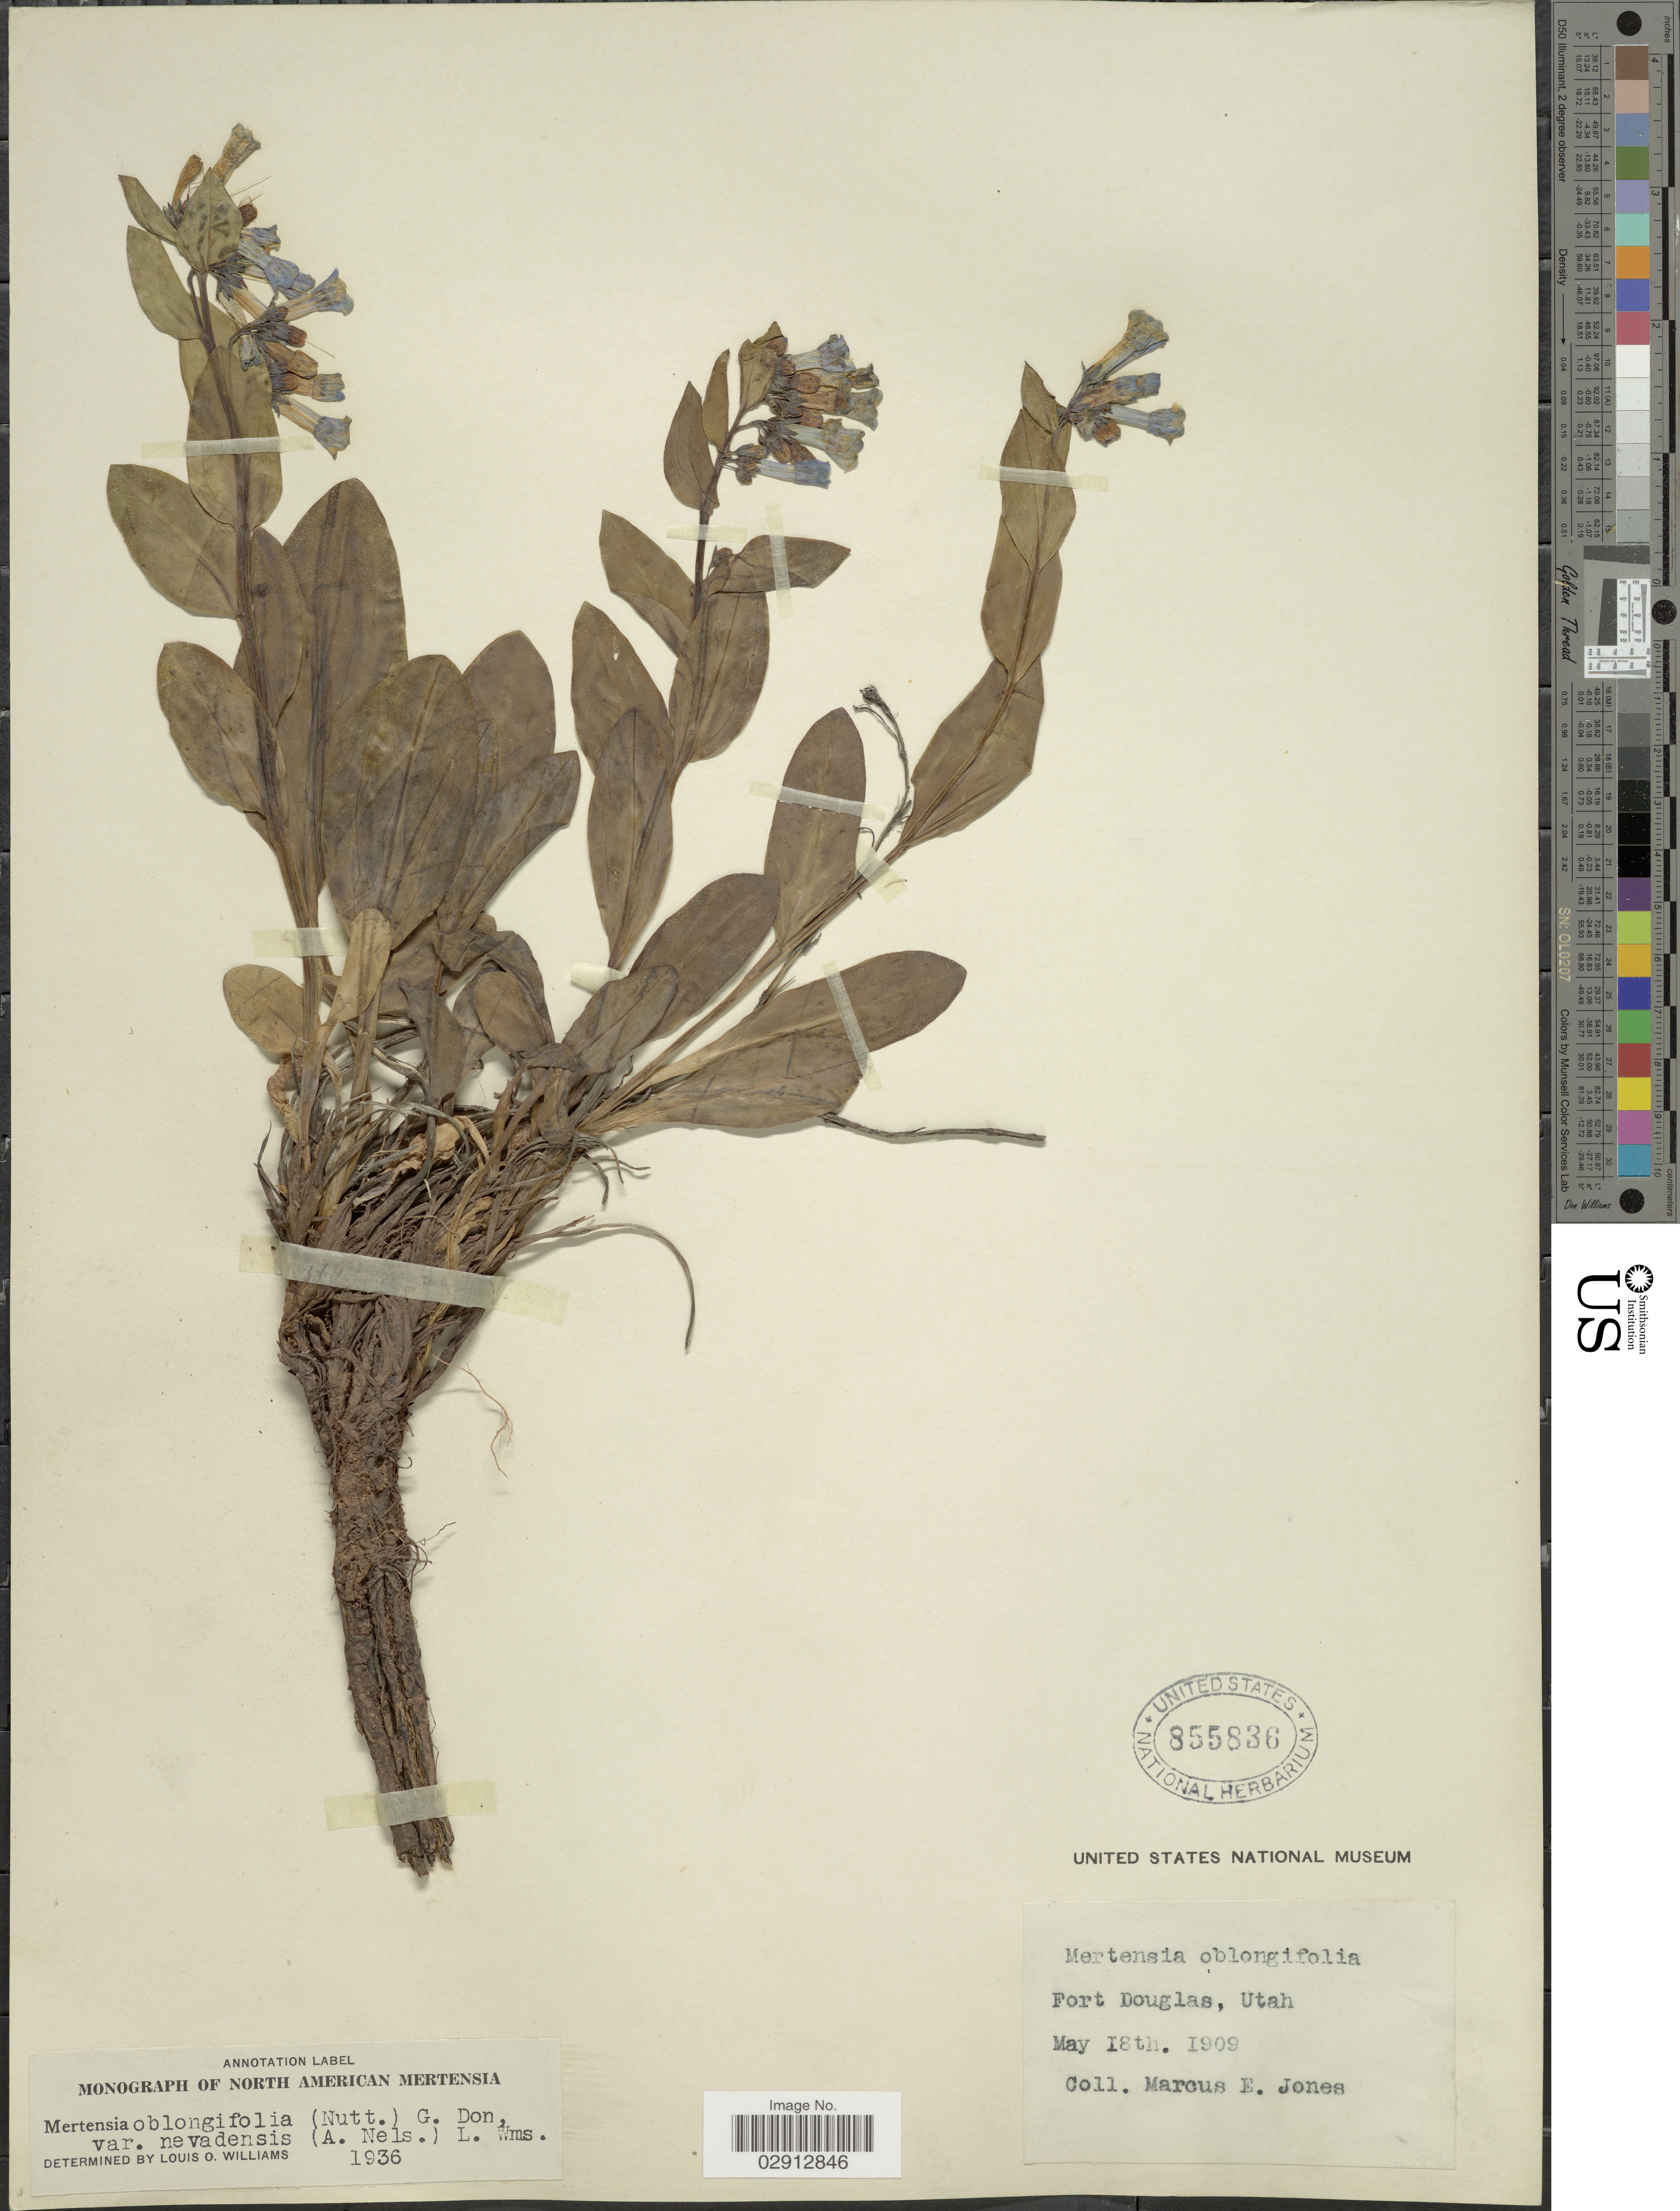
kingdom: Plantae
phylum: Tracheophyta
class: Magnoliopsida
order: Boraginales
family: Boraginaceae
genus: Mertensia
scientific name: Mertensia oblongifolia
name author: (Nutt.) G. Don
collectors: M. E. Jones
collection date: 1909-05-18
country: United States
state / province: Utah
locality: Fort Douglas.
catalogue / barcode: US 855836